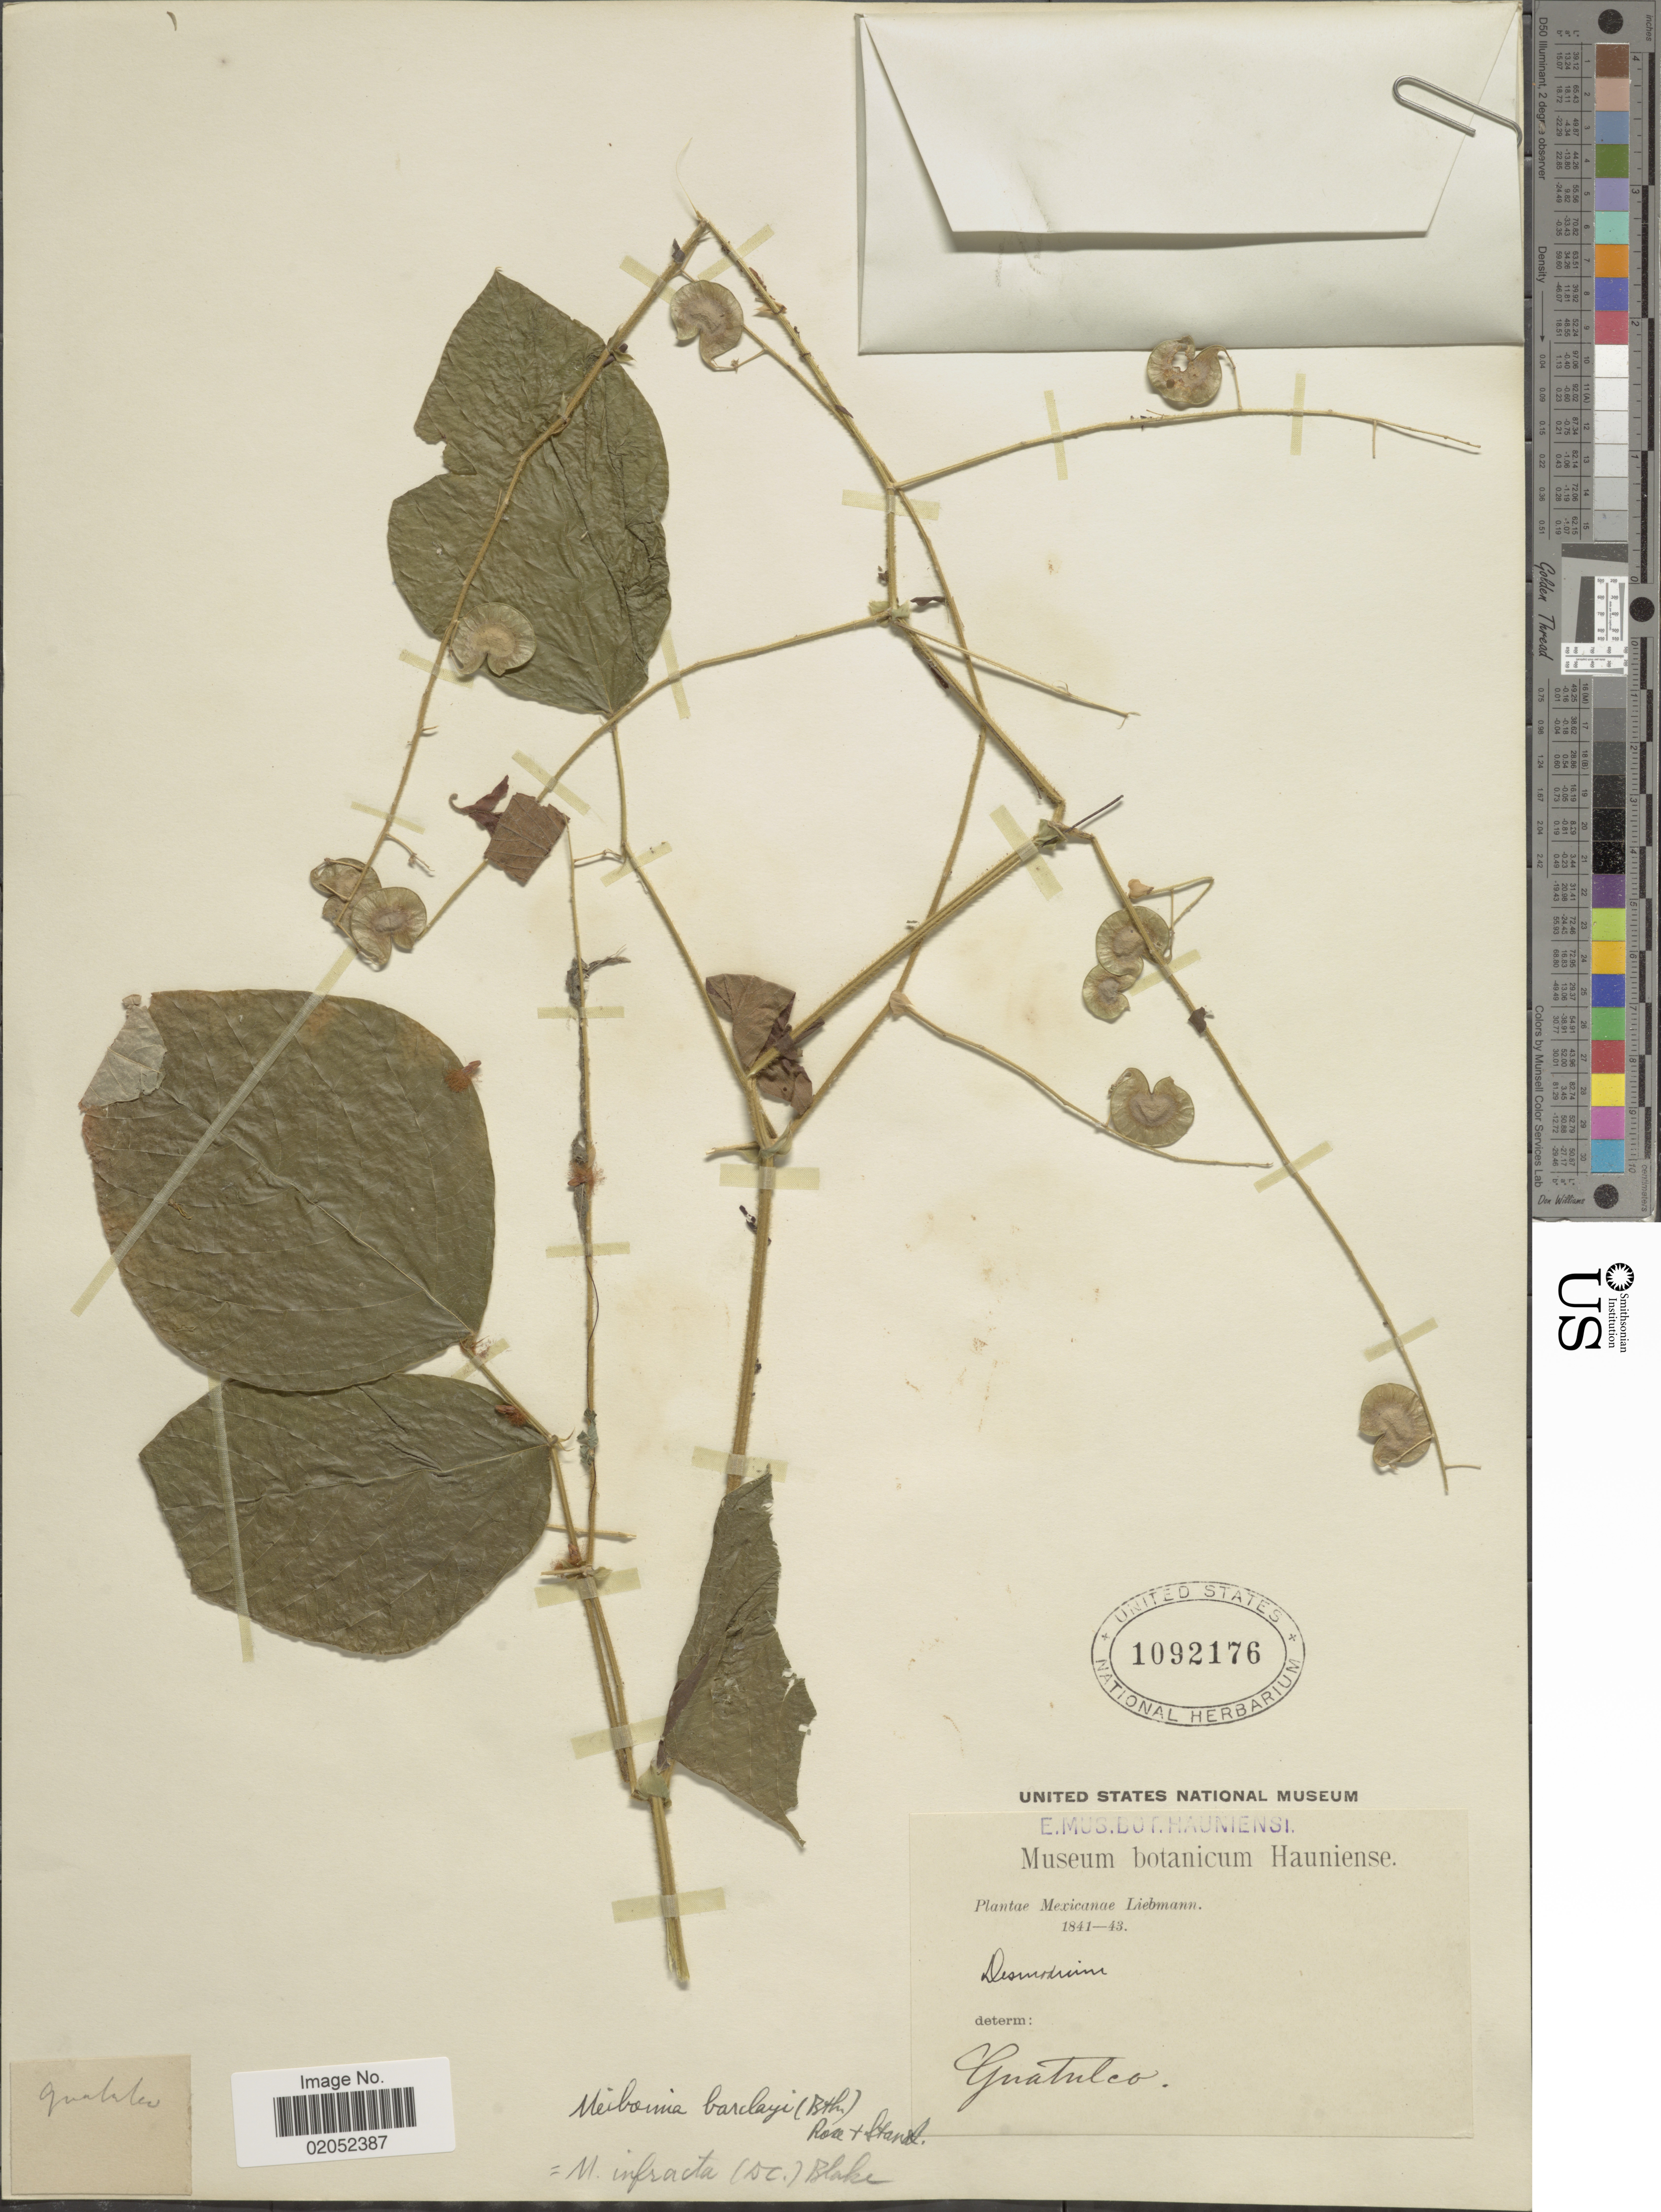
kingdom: Plantae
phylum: Tracheophyta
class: Magnoliopsida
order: Fabales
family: Fabaceae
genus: Desmodium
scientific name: Desmodium infractum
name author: DC.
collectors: Liebmann, --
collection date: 1841/1843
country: Mexico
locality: Mexicanae.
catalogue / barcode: US 1092176